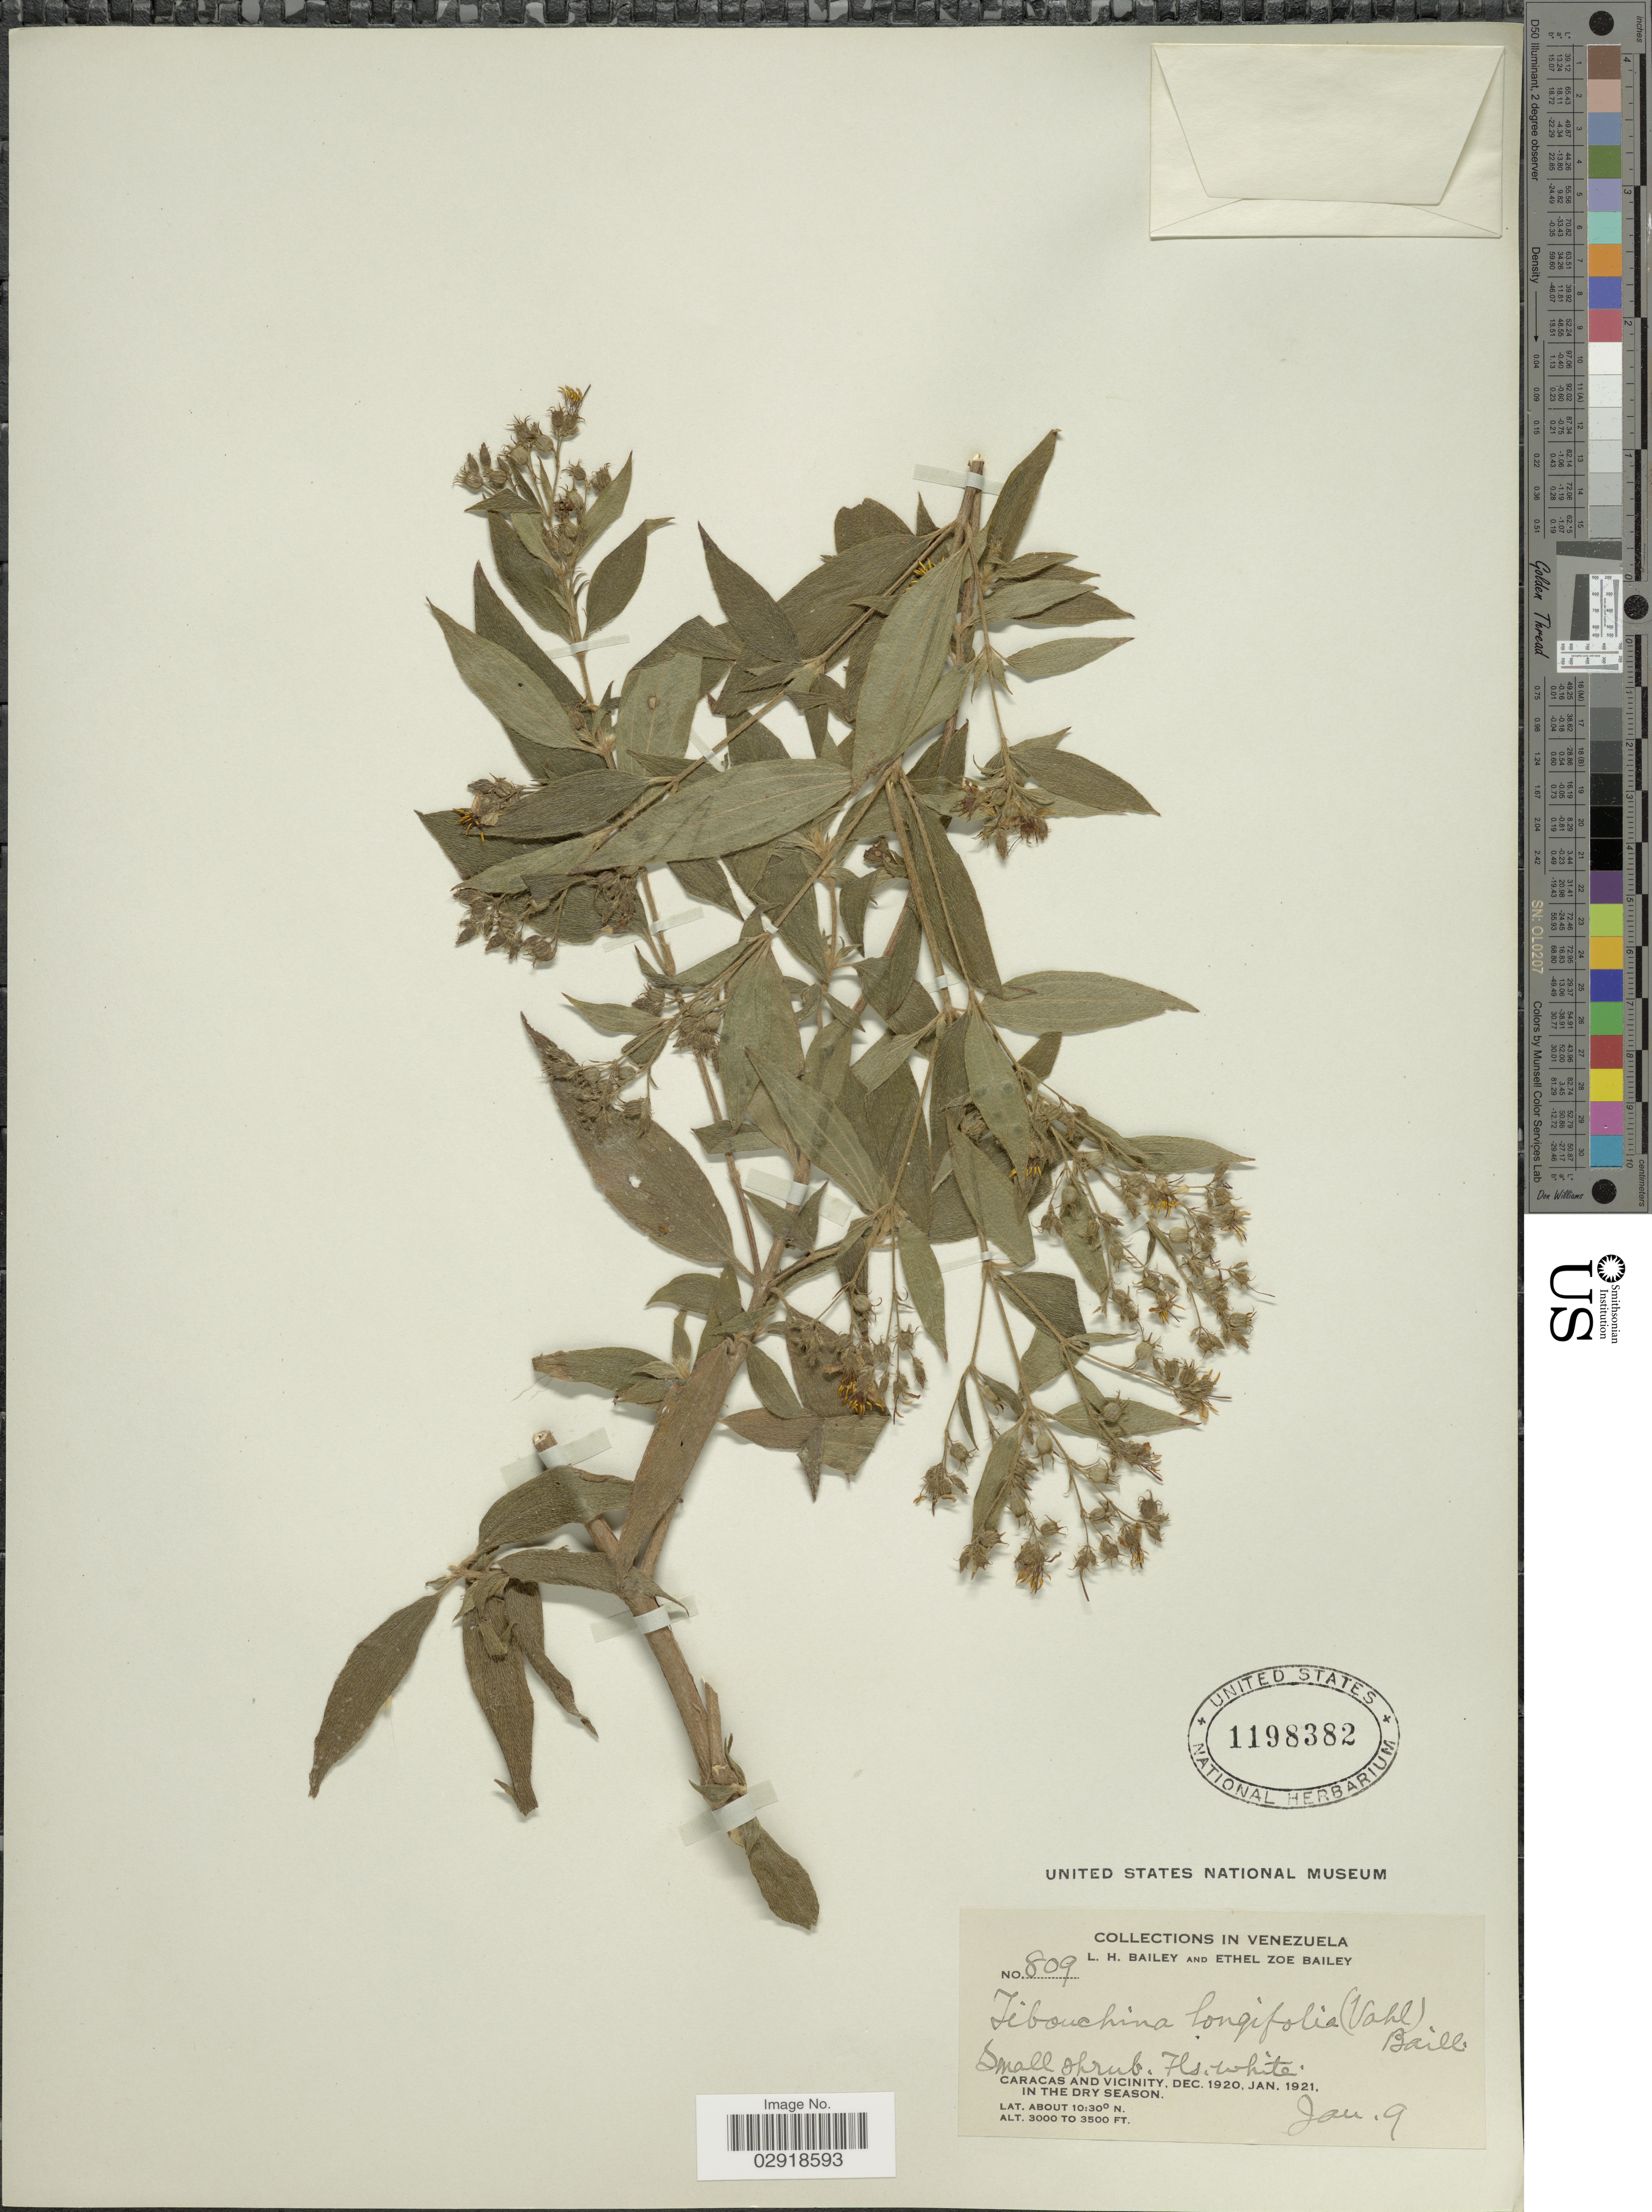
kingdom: Plantae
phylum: Tracheophyta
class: Magnoliopsida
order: Myrtales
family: Melastomataceae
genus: Chaetogastra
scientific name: Chaetogastra longifolia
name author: (Vahl) DC.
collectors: L. H. Bailey & E. Z. Bailey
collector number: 809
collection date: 1921-01-09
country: Venezuela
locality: Caracas and vicinity.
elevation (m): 914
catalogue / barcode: US 1198382